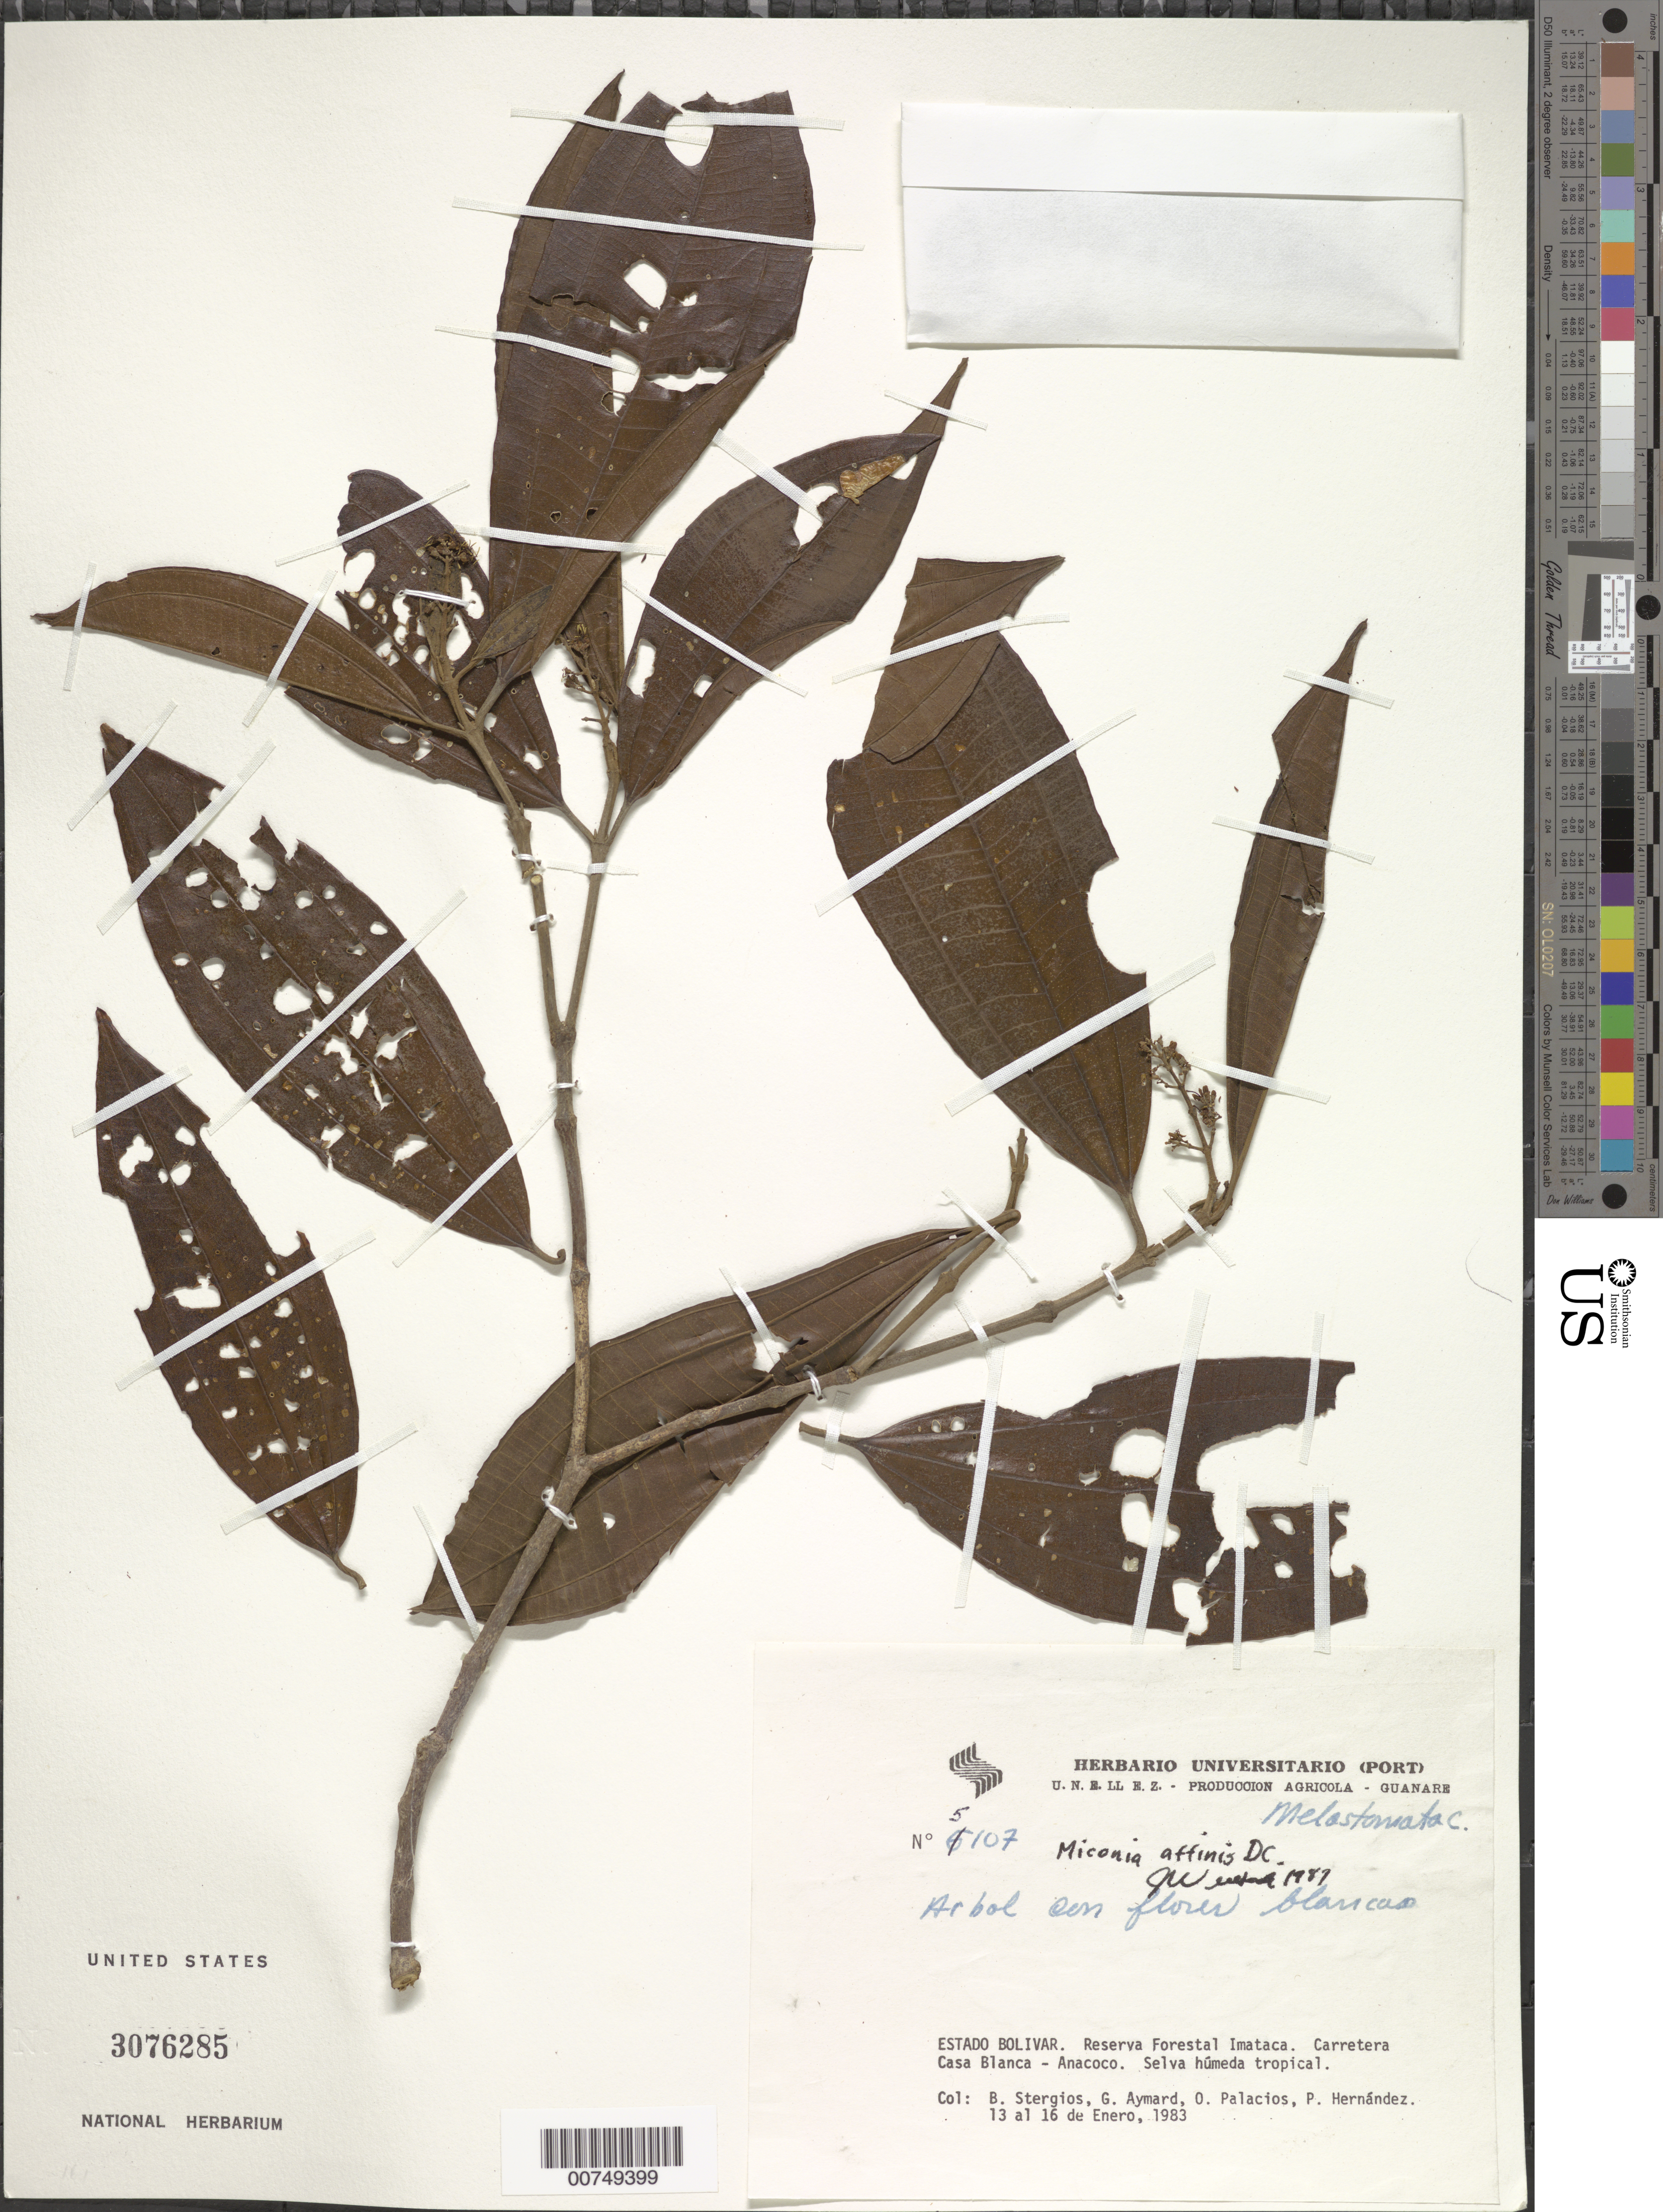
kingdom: Plantae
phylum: Tracheophyta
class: Magnoliopsida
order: Myrtales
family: Melastomataceae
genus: Miconia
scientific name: Miconia affinis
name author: DC.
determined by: Wurdack, John J., (US), US (UNITED STATES)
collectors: B. G. Stergios, G. A. Aymard, O. Palacios & P. Hernández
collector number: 5107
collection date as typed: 13-Jan-83 to 16-Jan-83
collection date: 1983-01-13/1983-01-16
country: Venezuela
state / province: Bolívar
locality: Reserva Forestal Imataca, Carretera Casa Blanca - Anacoco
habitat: Tropical wet forest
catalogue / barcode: US 3076285